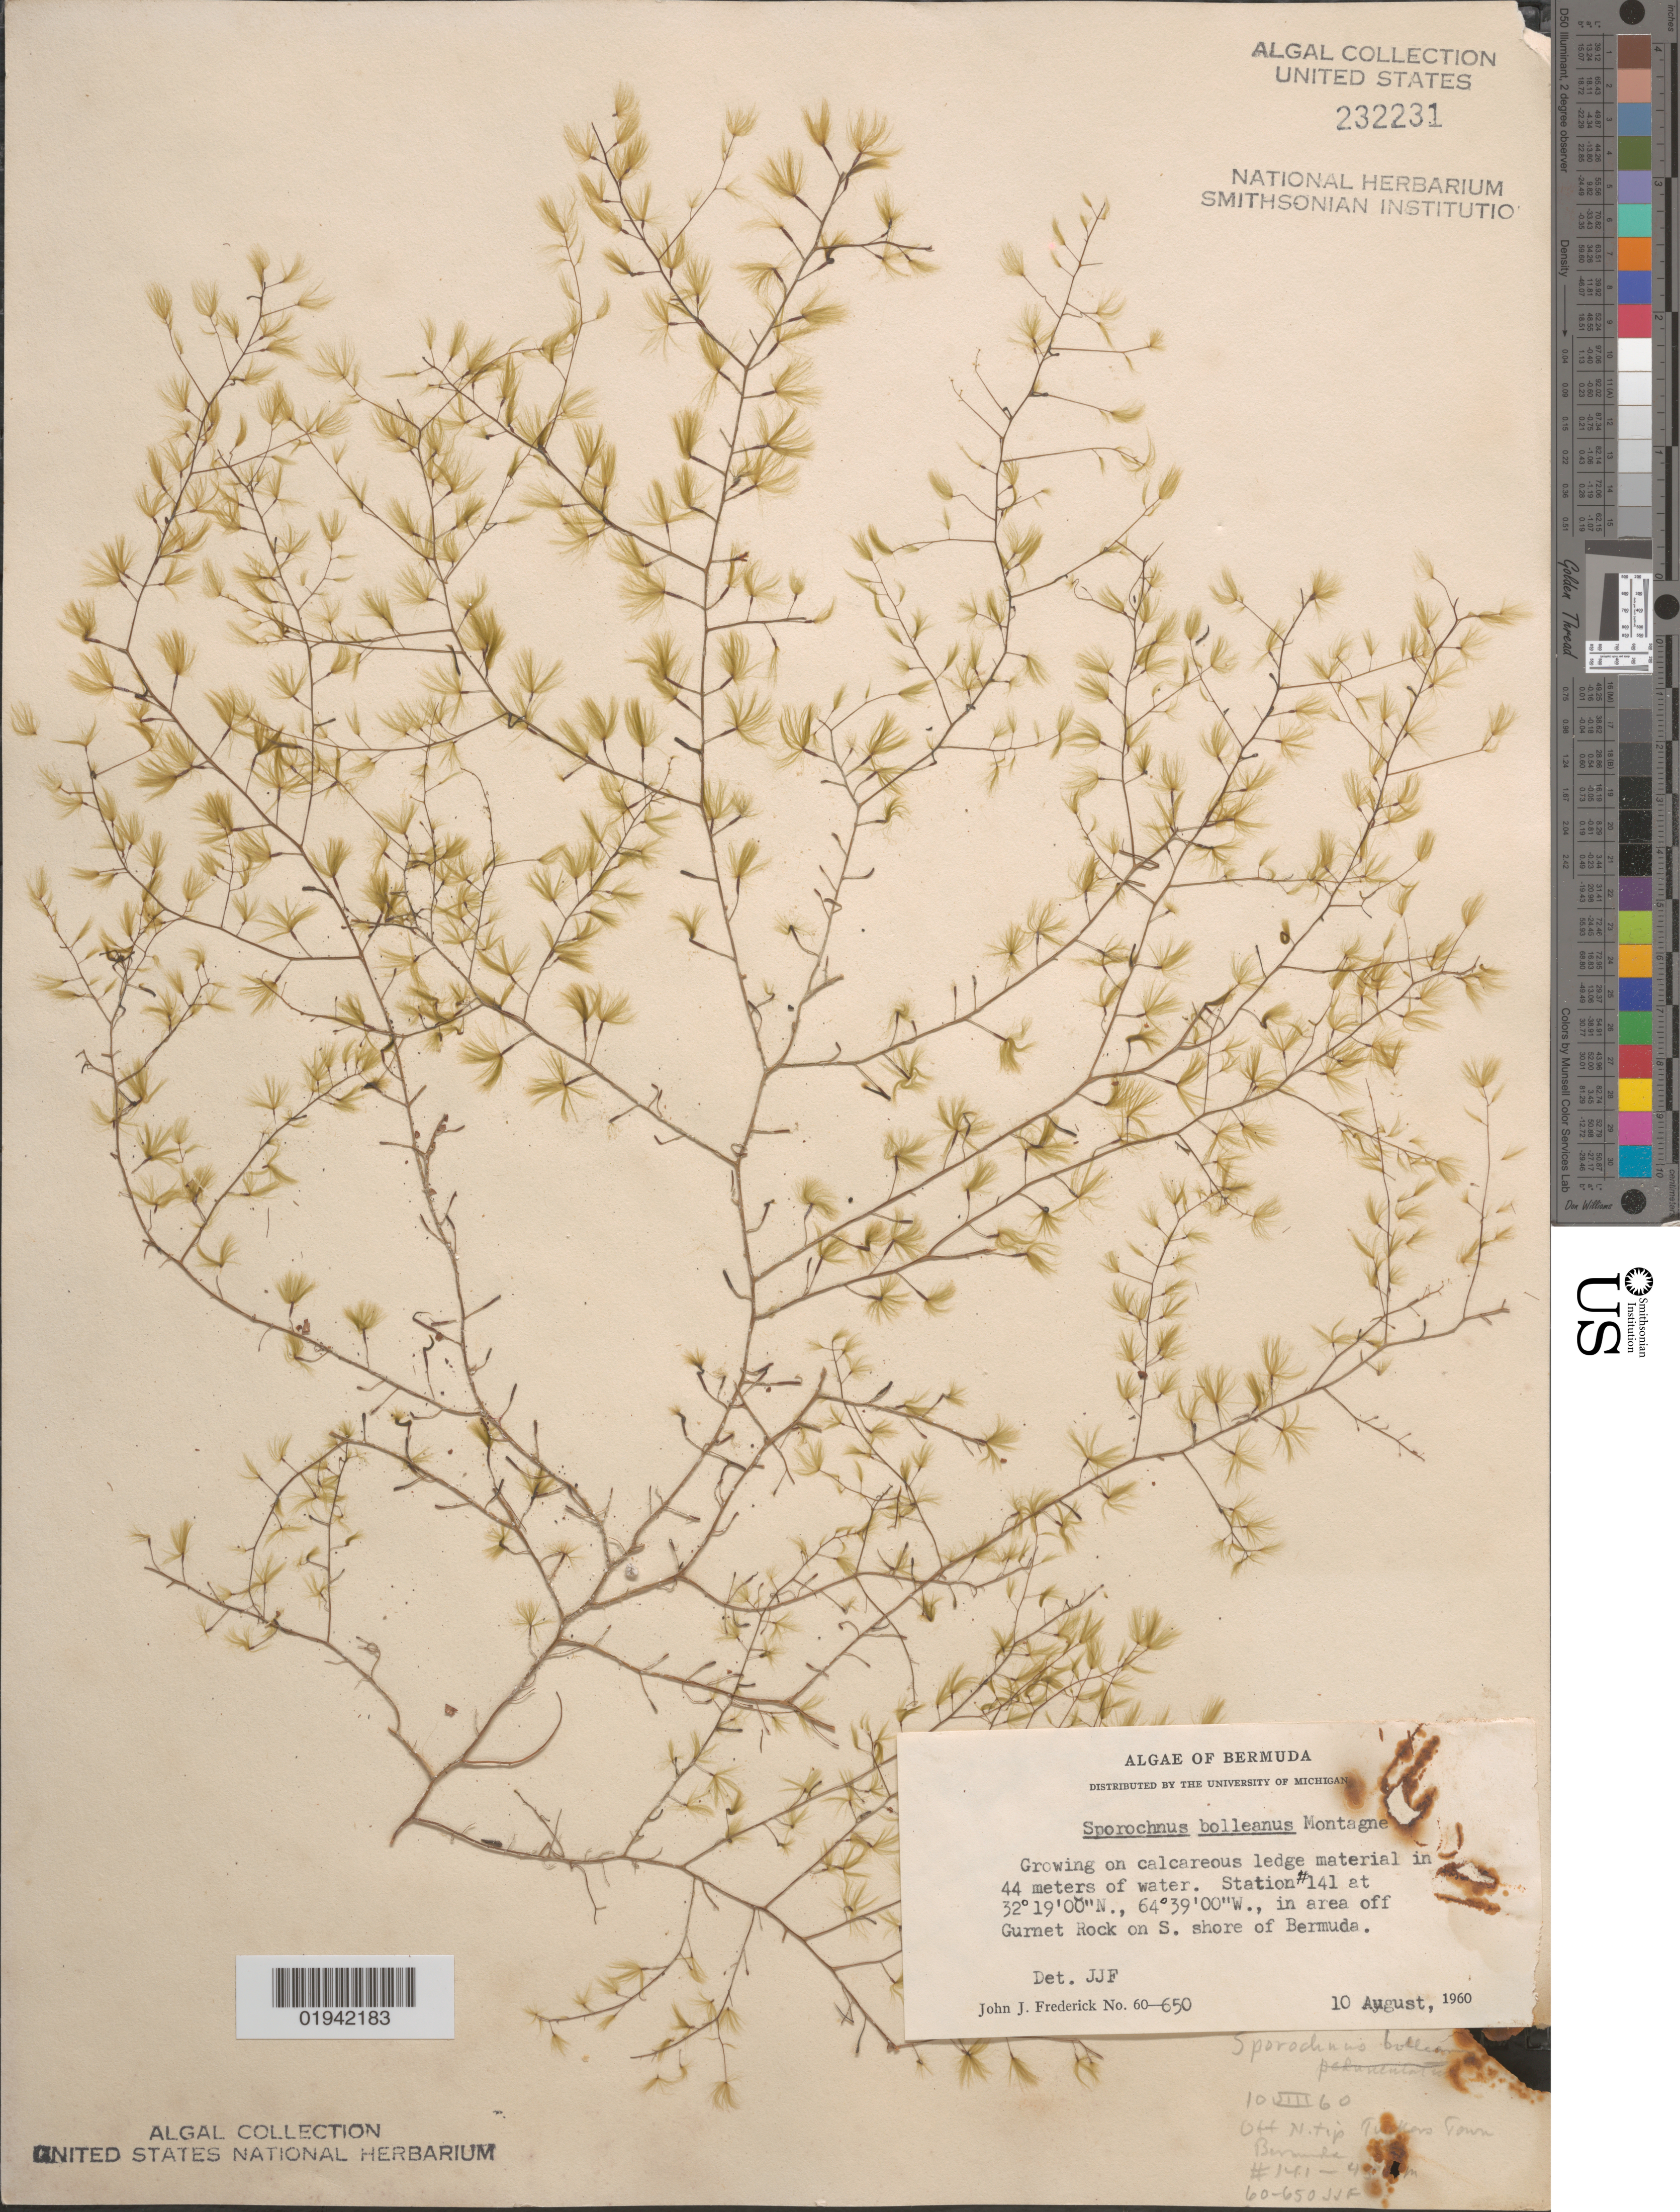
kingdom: Chromista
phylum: Ochrophyta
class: Phaeophyceae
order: Sporochnales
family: Sporochnaceae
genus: Sporochnus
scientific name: Sporochnus bolleanus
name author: Mont.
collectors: J. Frederick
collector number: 60-650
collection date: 1960-08-10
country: Bermuda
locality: Station #141, in area off Gurnet Rock on S. shore of Bermuda. Off N. tip Tuckers Town.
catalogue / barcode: US 232231